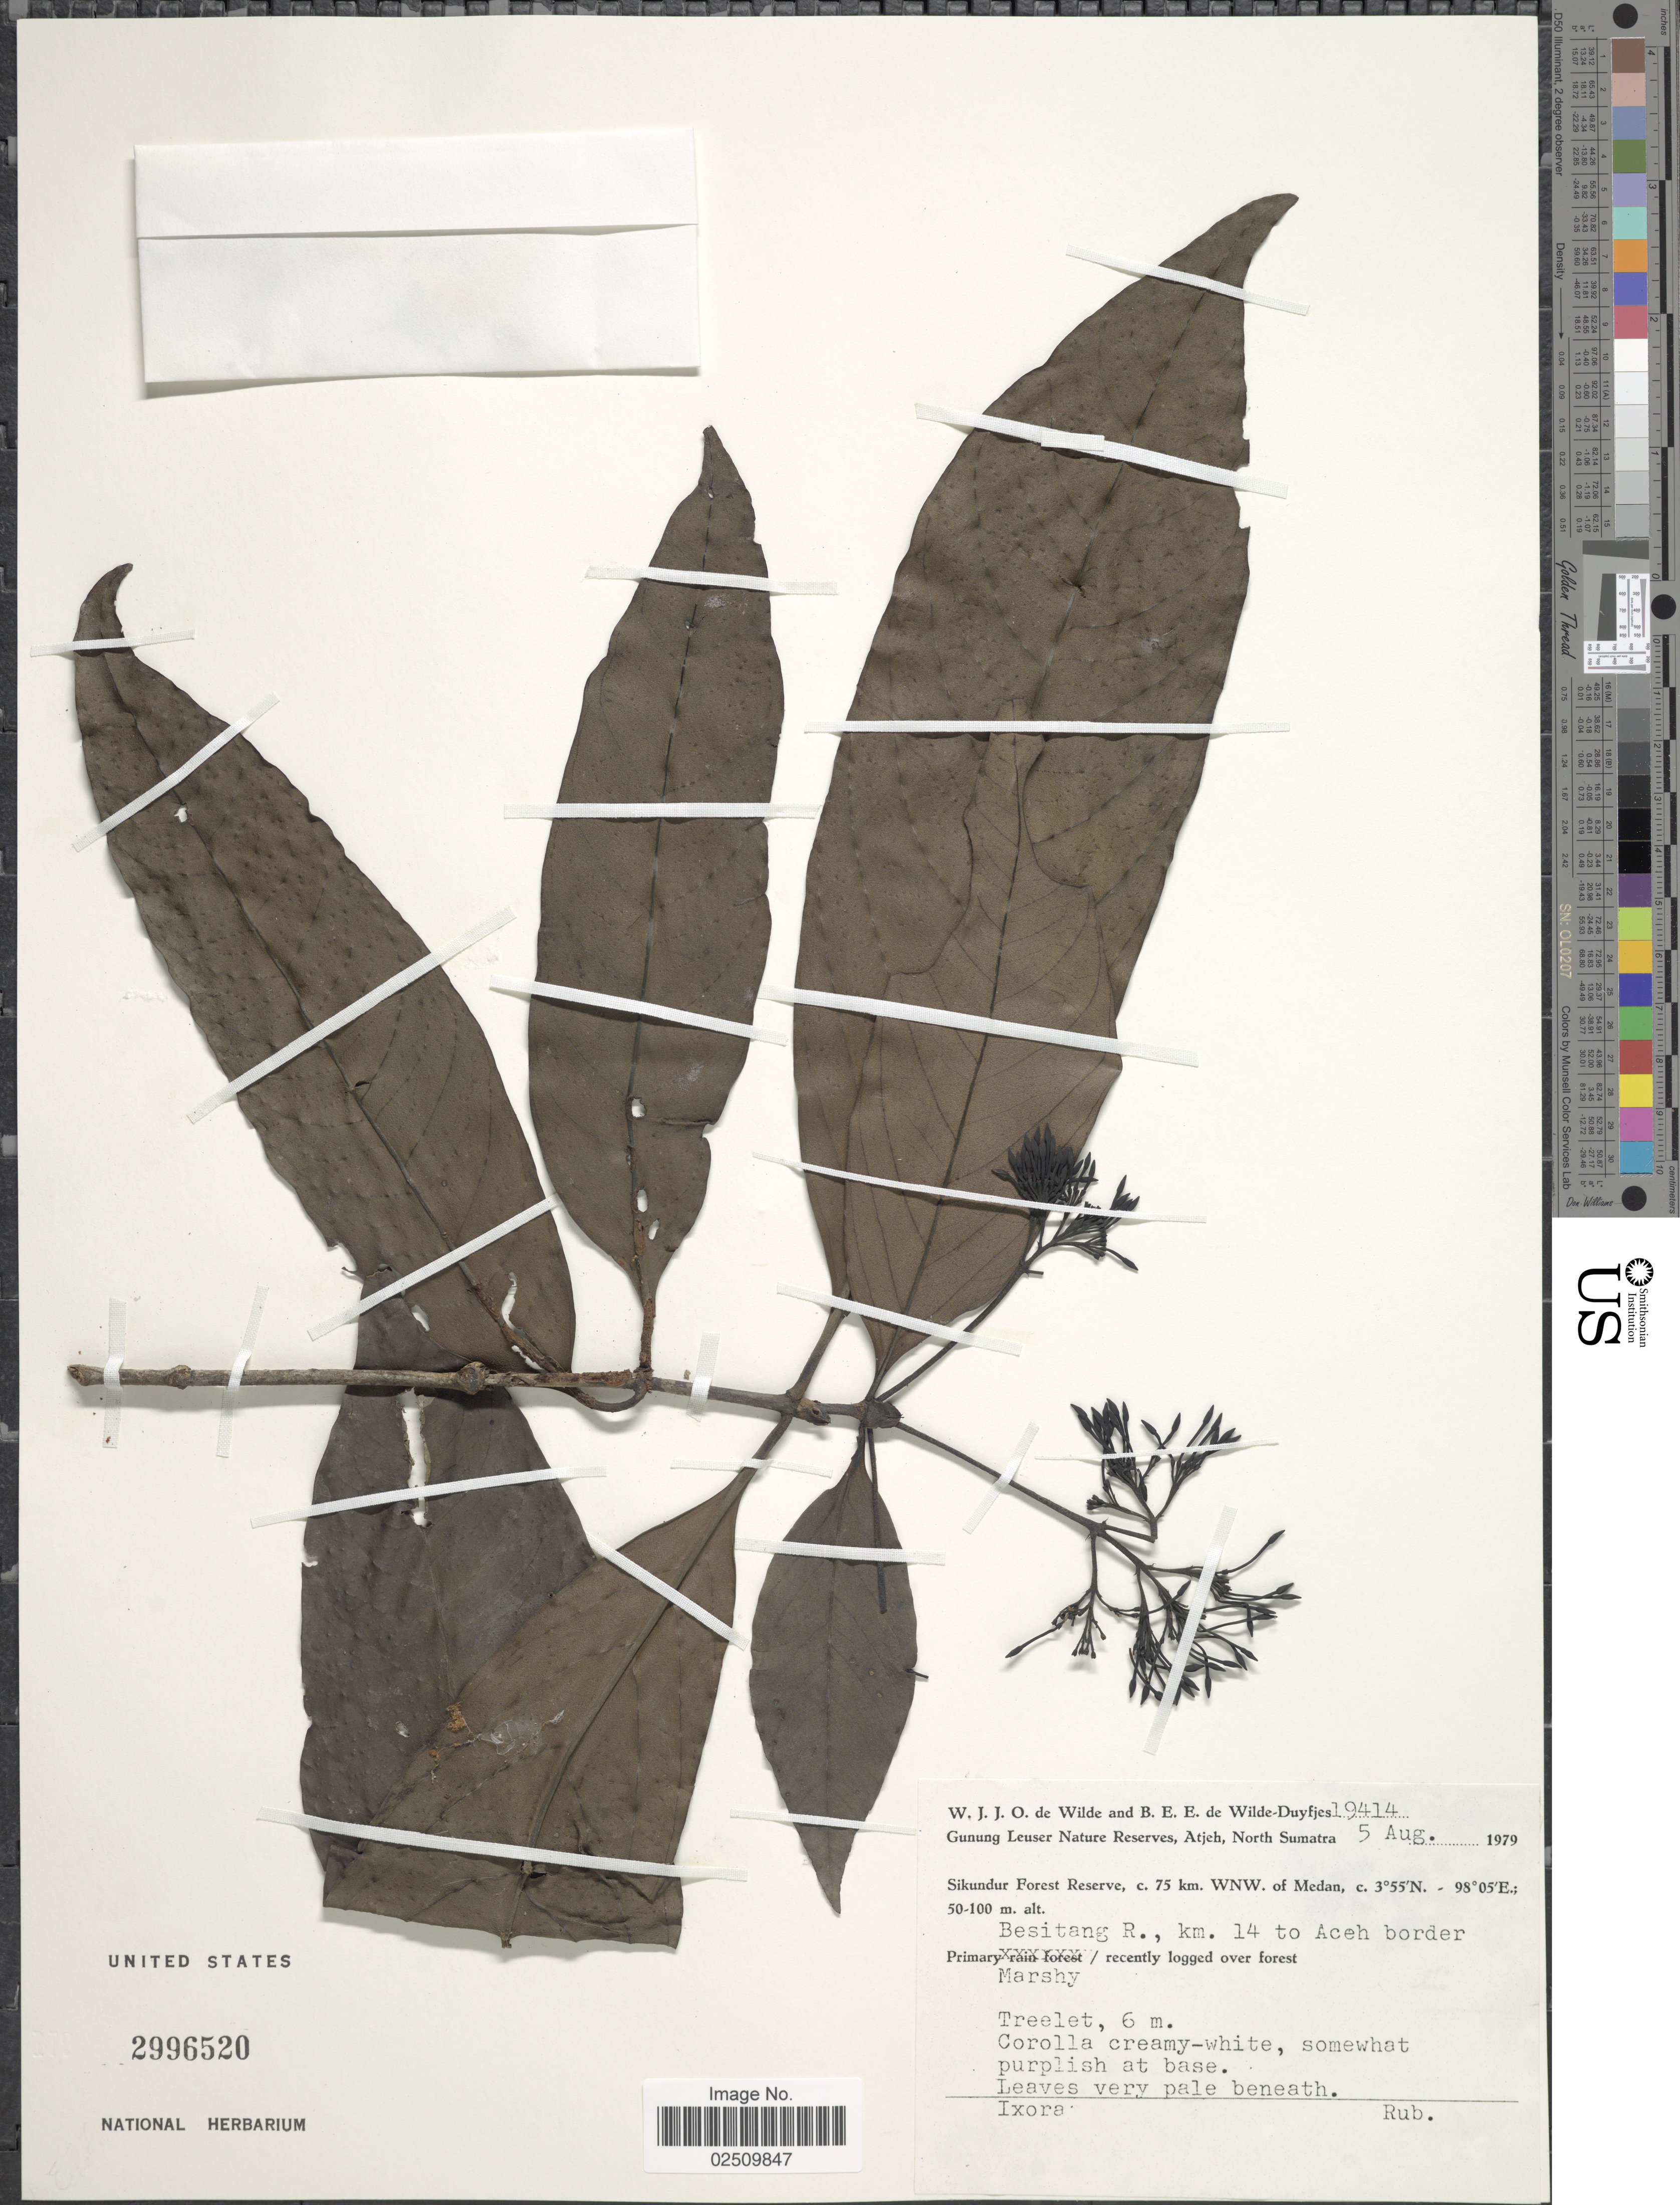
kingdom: Plantae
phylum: Tracheophyta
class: Magnoliopsida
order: Gentianales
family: Rubiaceae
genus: Ixora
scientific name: Ixora sp.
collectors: W. J. de Wilde & B. E. de Wilde-Duyfjes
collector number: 19414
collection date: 1979-08-05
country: Indonesia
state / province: Sumatra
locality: Gunung Leuser Nature Reserves, Atjeh, North Sumatra. Sikundur Forest Reserve, c. 75 km. WNW. of Medan. Besitang R., km. 14 to Aceh border.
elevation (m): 50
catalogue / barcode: US 2996520